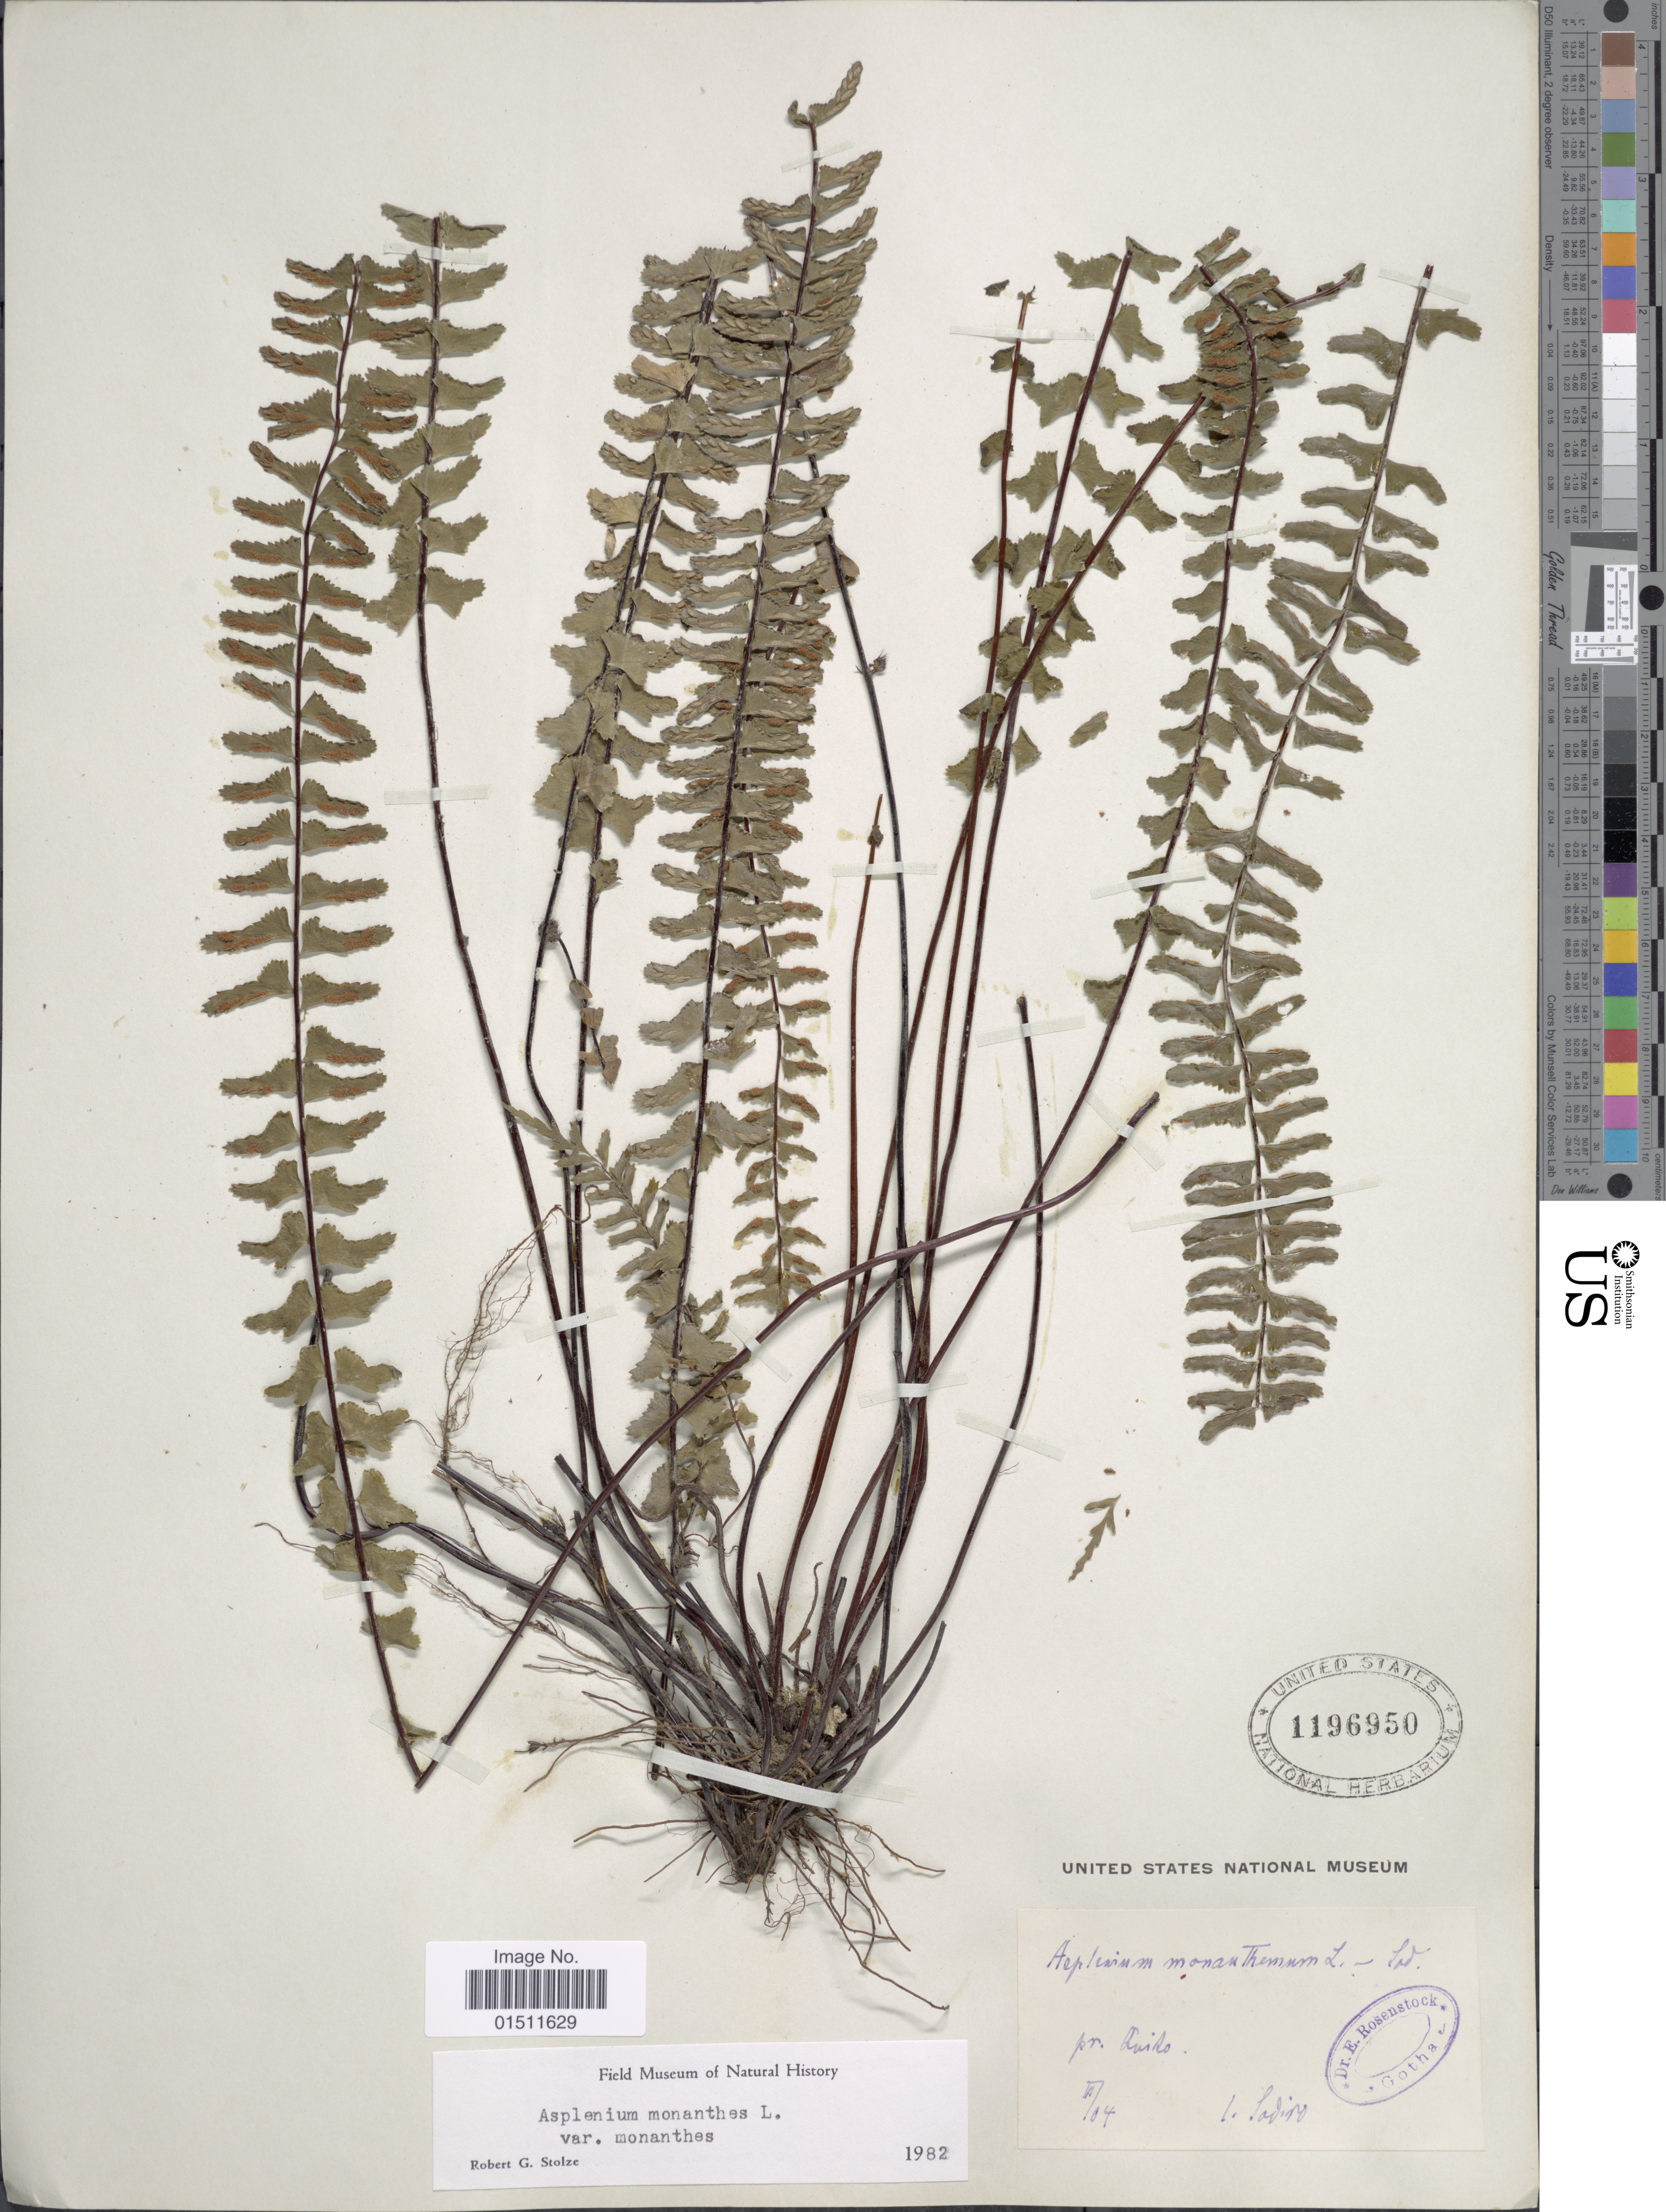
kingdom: Plantae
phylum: Tracheophyta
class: Polypodiopsida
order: Polypodiales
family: Aspleniaceae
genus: Asplenium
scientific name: Asplenium monanthes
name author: L.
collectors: Sodiro, --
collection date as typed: Transcribed d/m/y: /3/4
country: Ecuador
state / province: Pichincha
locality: Pr. Quiro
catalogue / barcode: US 1196950